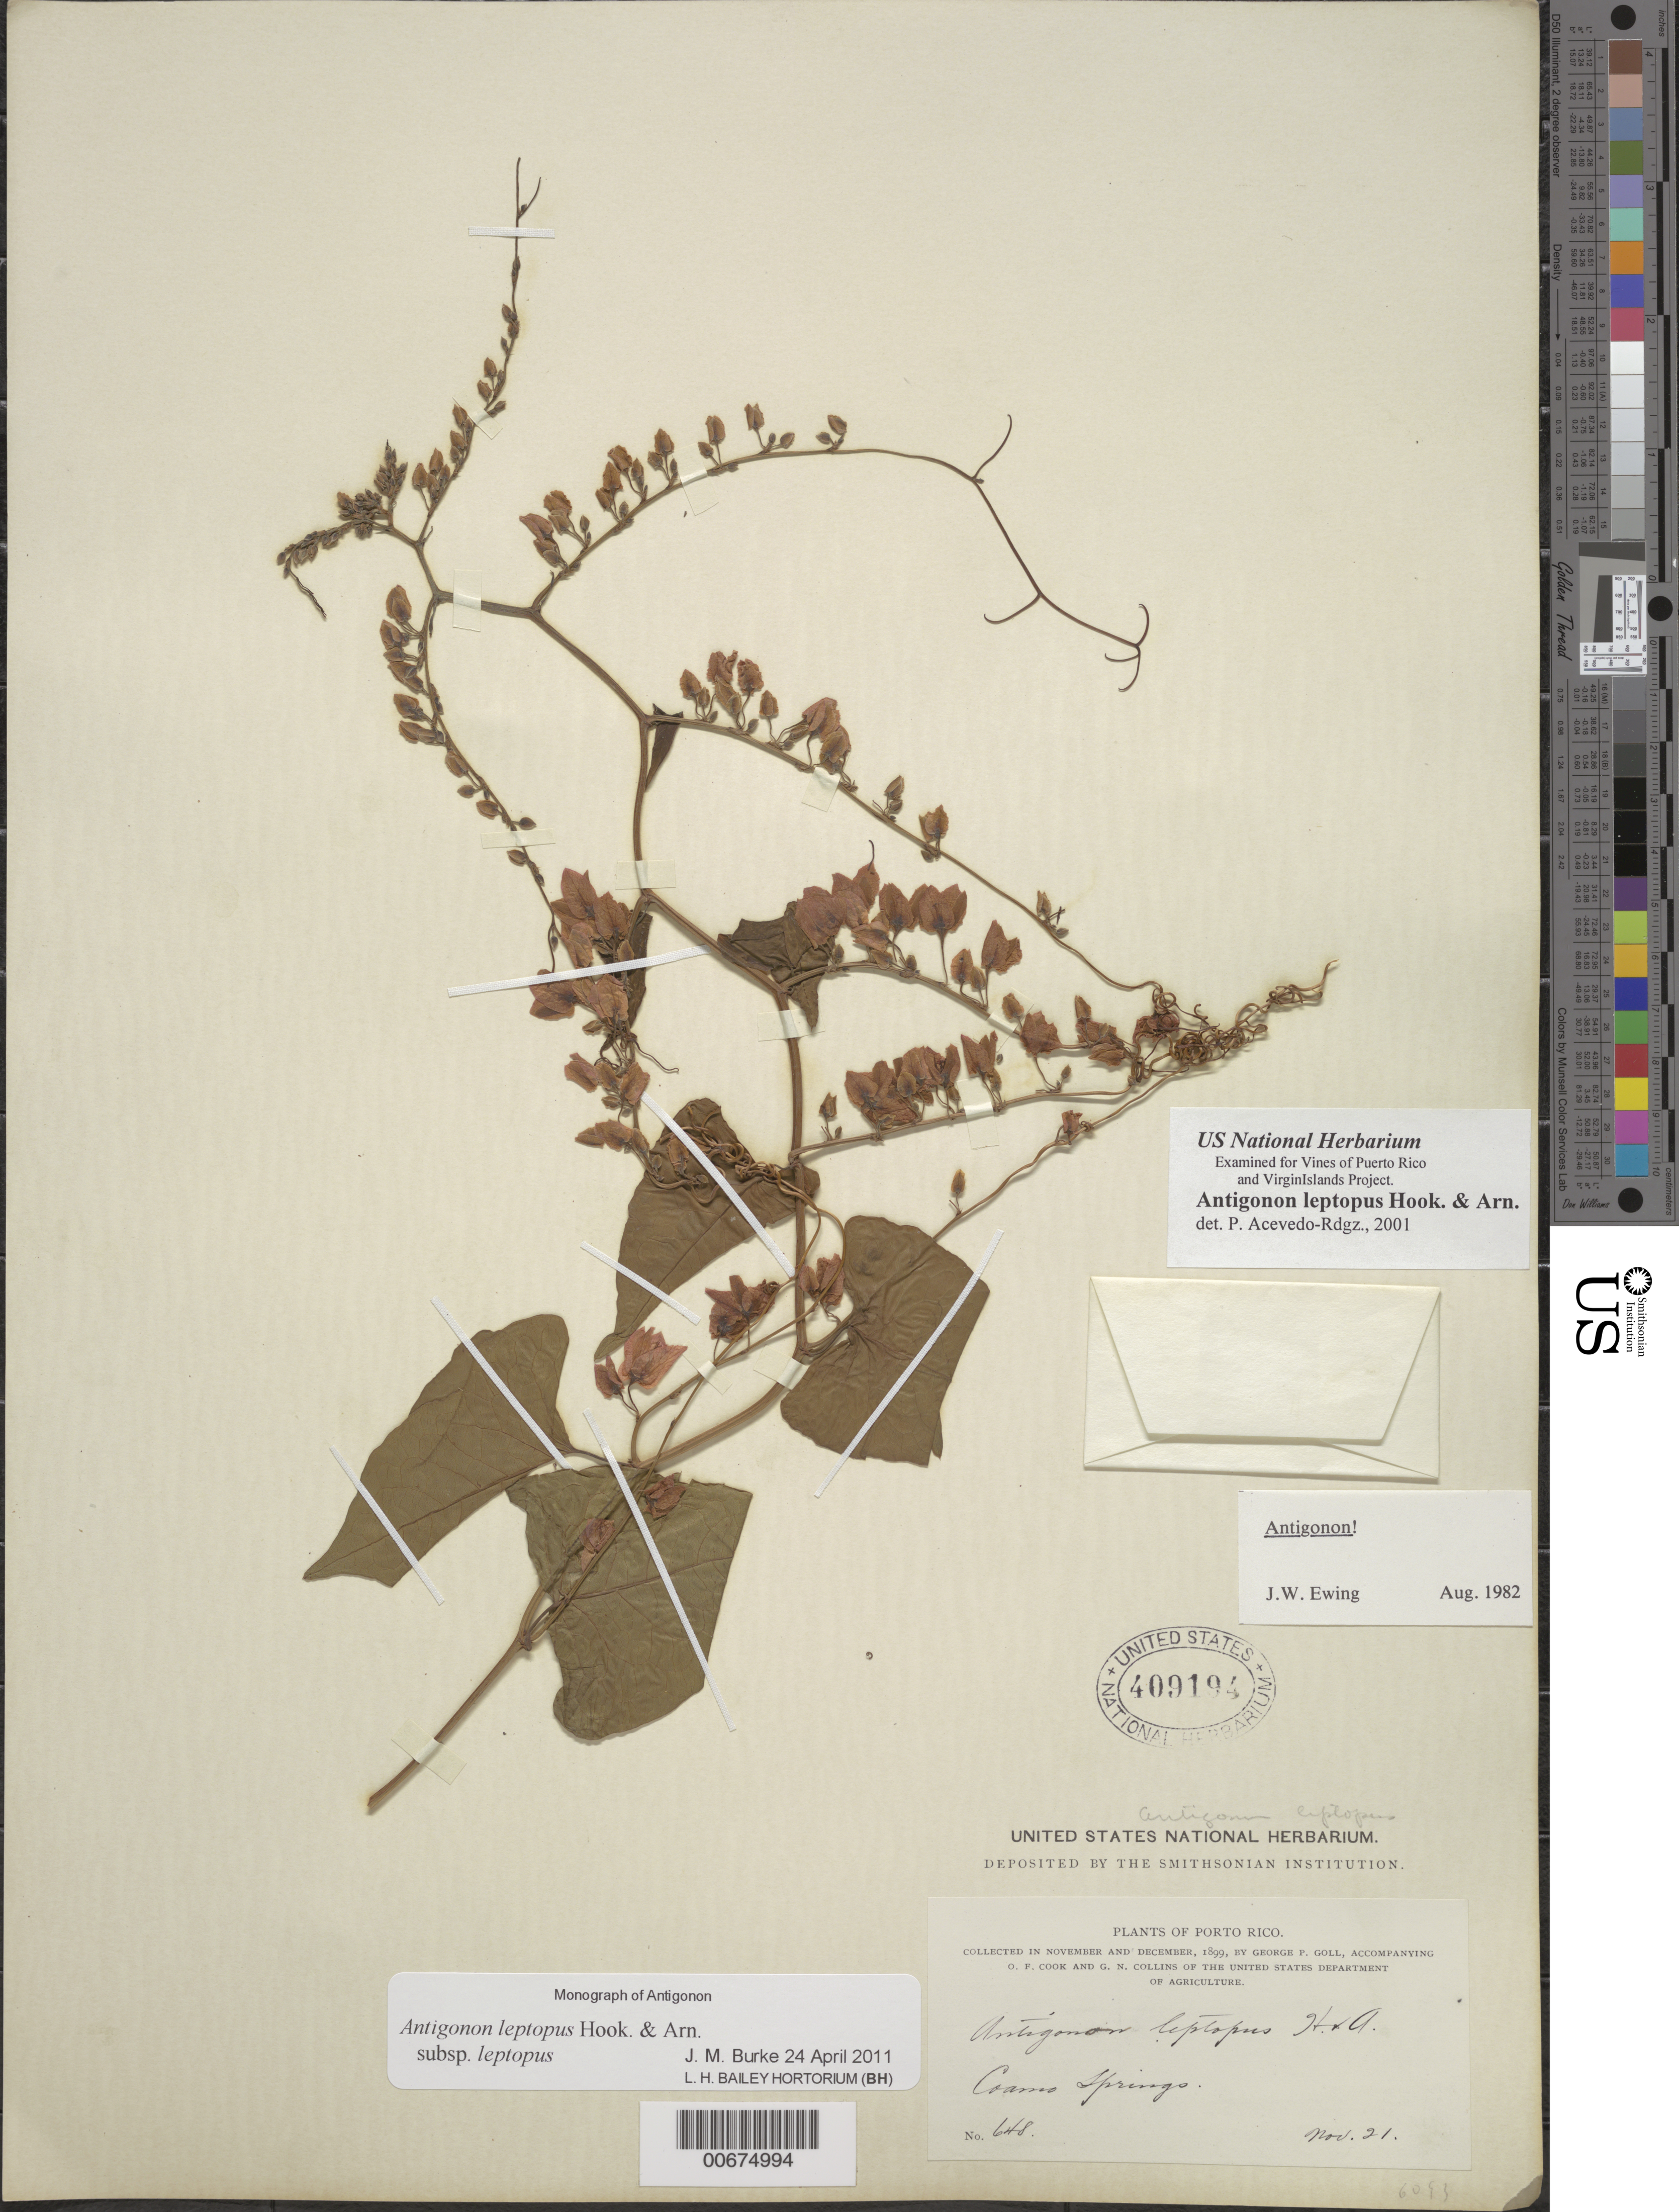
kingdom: Plantae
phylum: Tracheophyta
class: Magnoliopsida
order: Caryophyllales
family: Polygonaceae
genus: Antigonon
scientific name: Antigonon leptopus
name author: Hook. & Arn.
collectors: G. Goll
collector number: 648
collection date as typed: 21 Nov 1899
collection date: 1899-11-21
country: Puerto Rico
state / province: Coamo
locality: Coamo Springs.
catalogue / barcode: US 409194